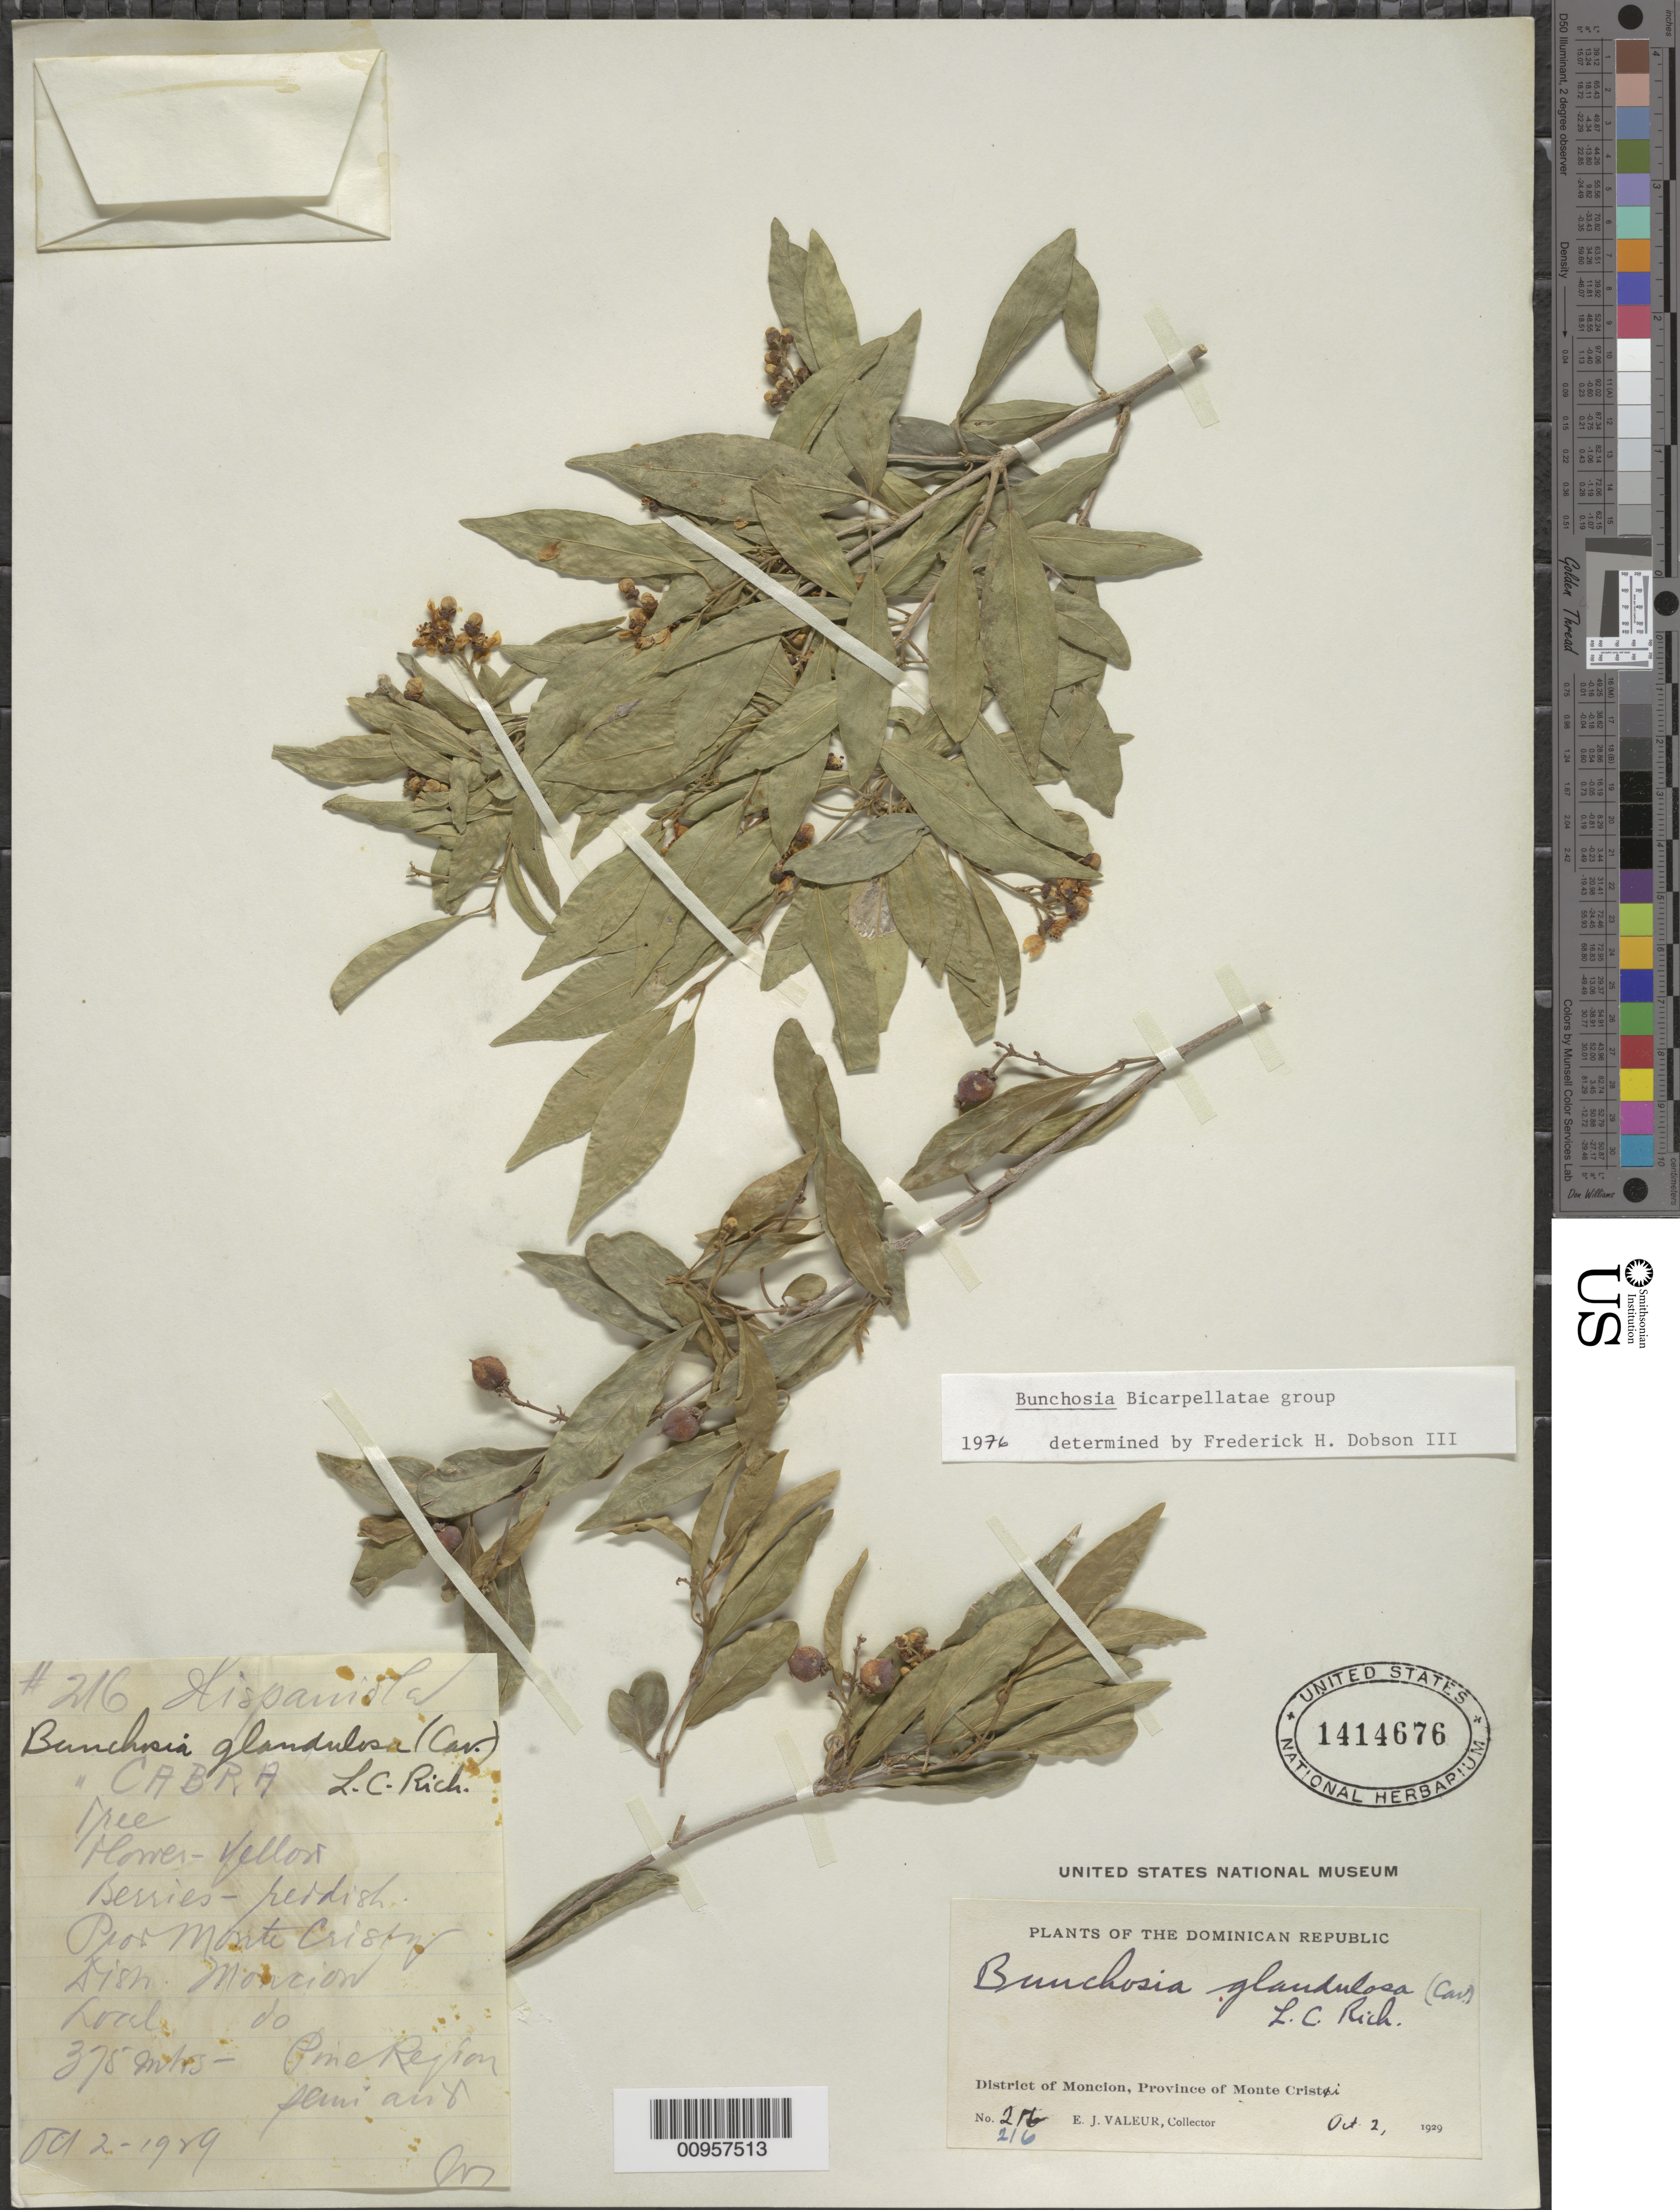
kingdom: Plantae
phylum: Tracheophyta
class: Magnoliopsida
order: Malpighiales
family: Malpighiaceae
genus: Bunchosia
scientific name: Bunchosia glandulosa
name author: (Cav.) DC.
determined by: Dobson, Frederick H.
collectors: E. Valeur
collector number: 216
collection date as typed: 02 Oct 1929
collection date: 1929-10-02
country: Dominican Republic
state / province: Monte Cristi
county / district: Monción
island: Hispaniola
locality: Io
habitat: Semi arid pine region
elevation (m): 375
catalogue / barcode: US 1414676